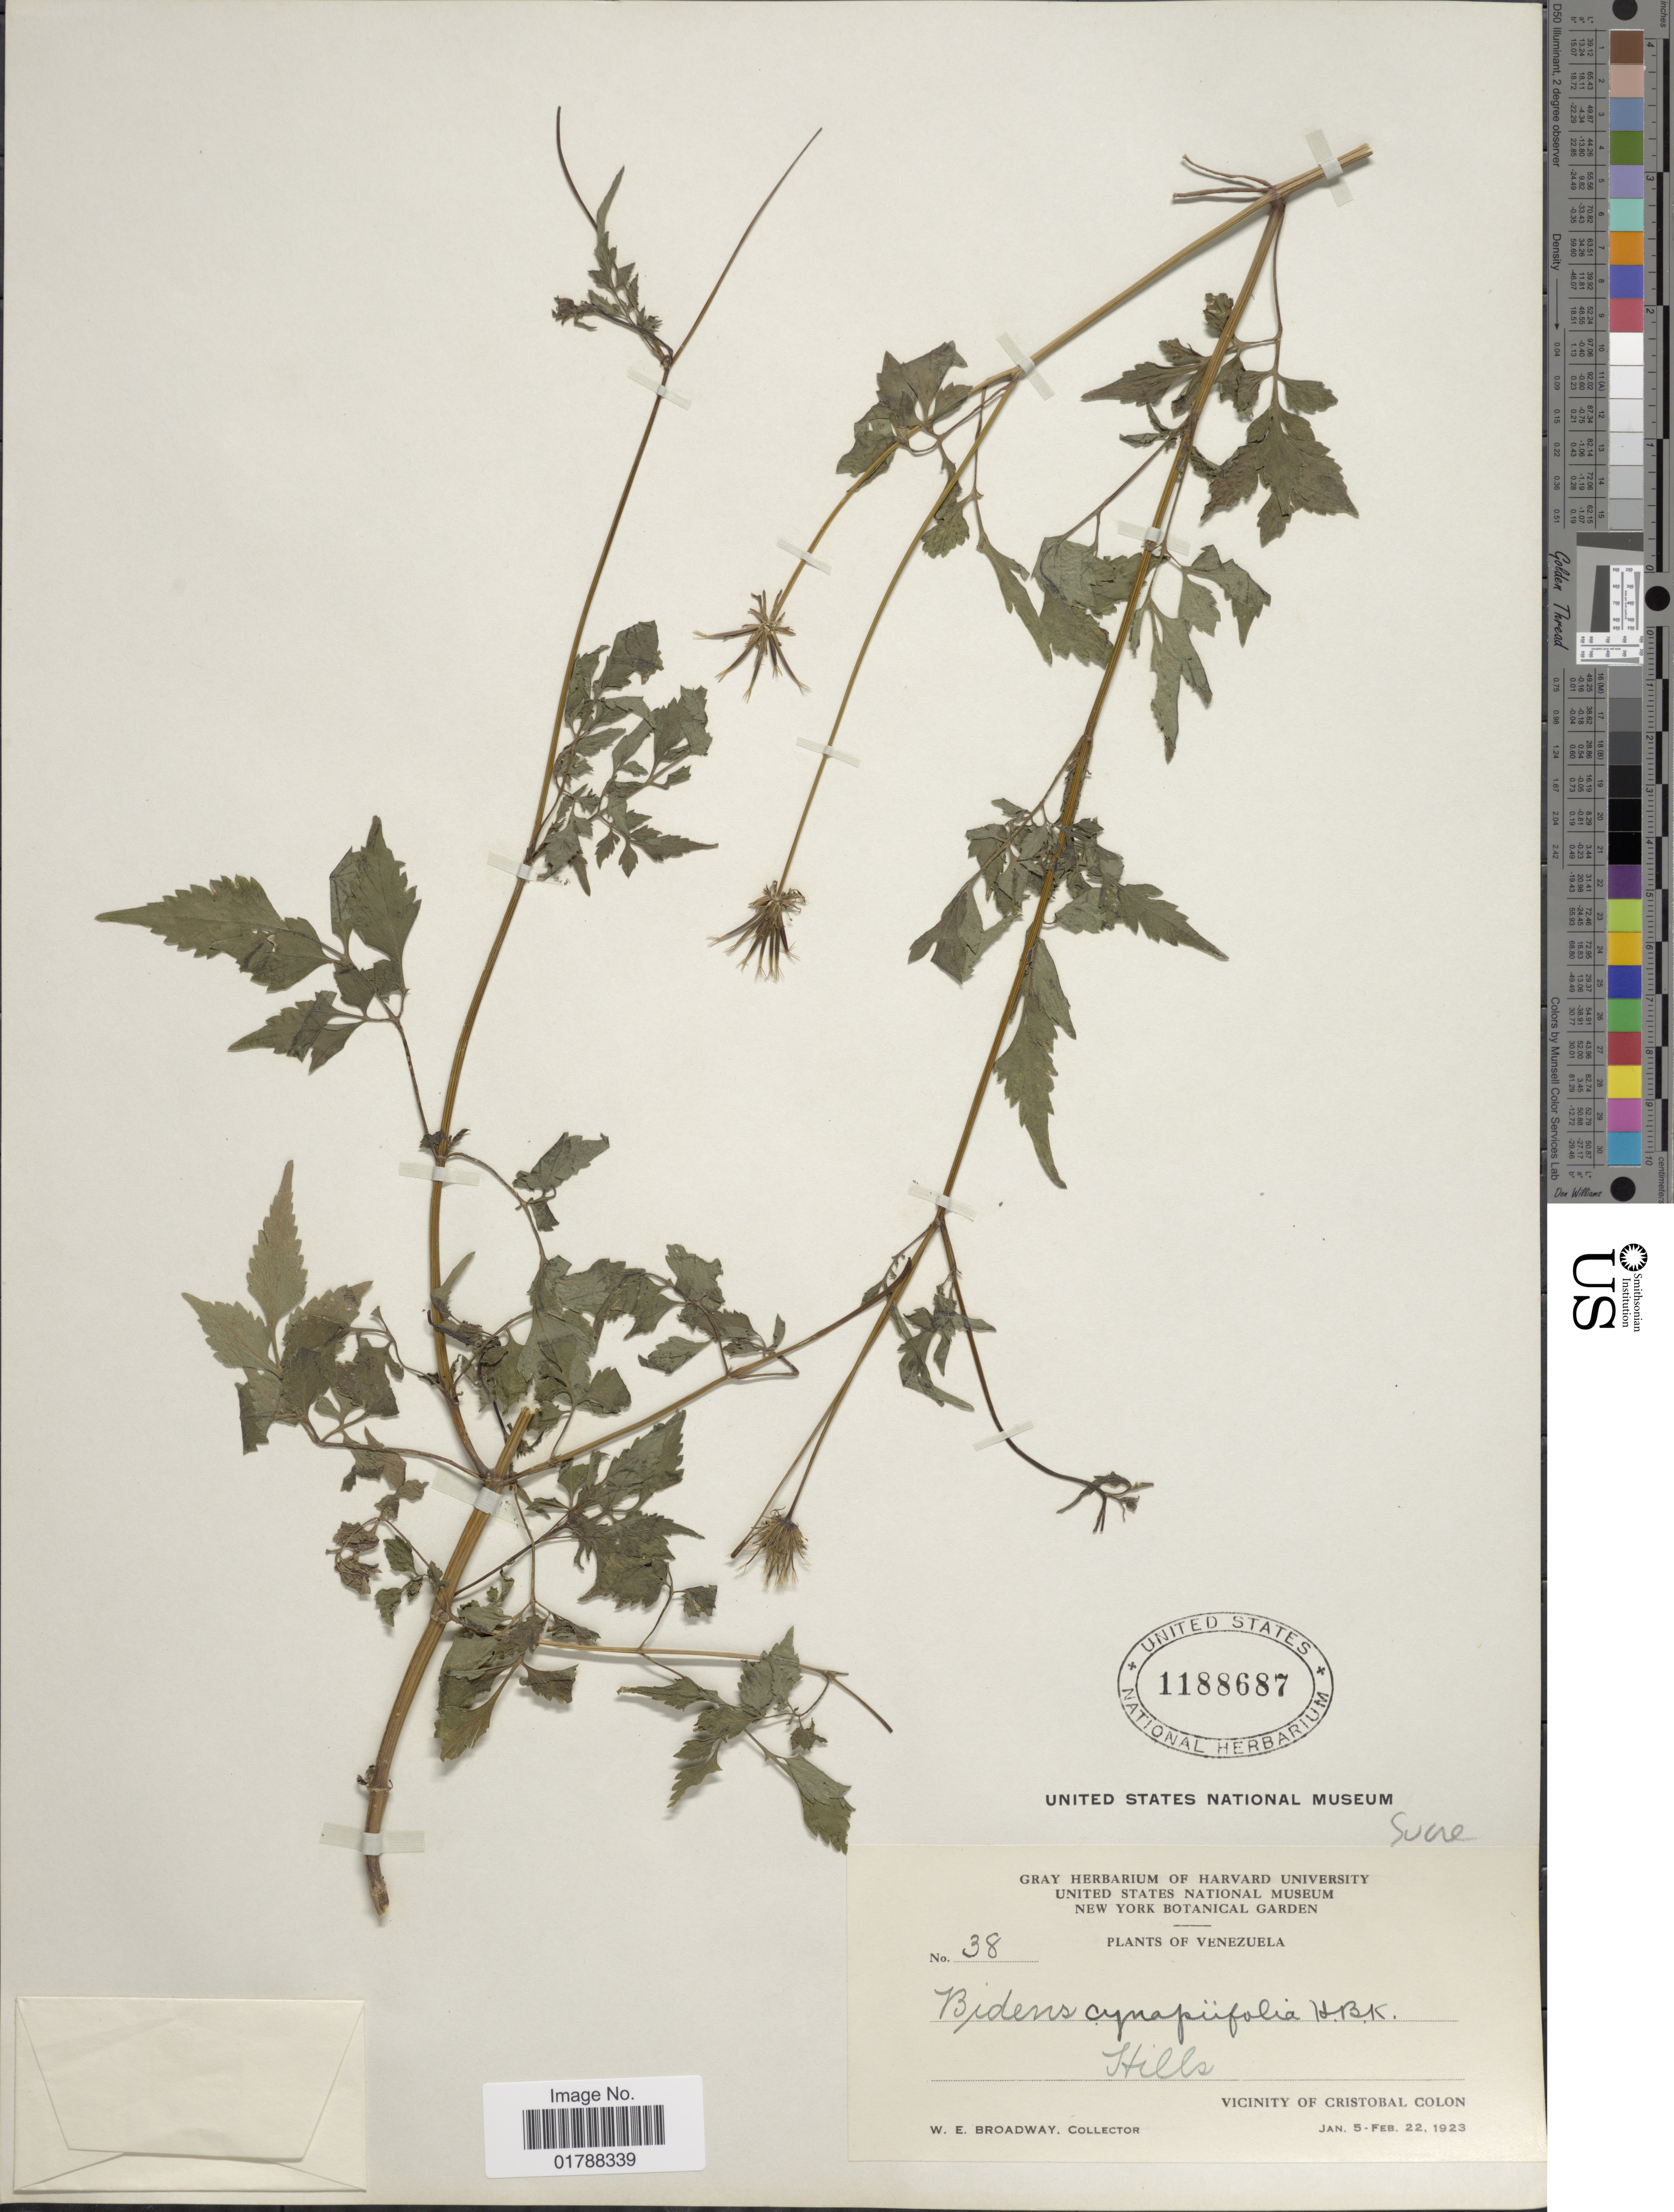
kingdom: Plantae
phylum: Tracheophyta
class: Magnoliopsida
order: Asterales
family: Asteraceae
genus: Bidens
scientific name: Bidens cynapiifolia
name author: Kunth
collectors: W. E. Broadway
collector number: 38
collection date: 1923-01-05/1923-02-22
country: Venezuela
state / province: Sucre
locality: Vicinity of Cristobal Colon. Hills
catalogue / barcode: US 1188687